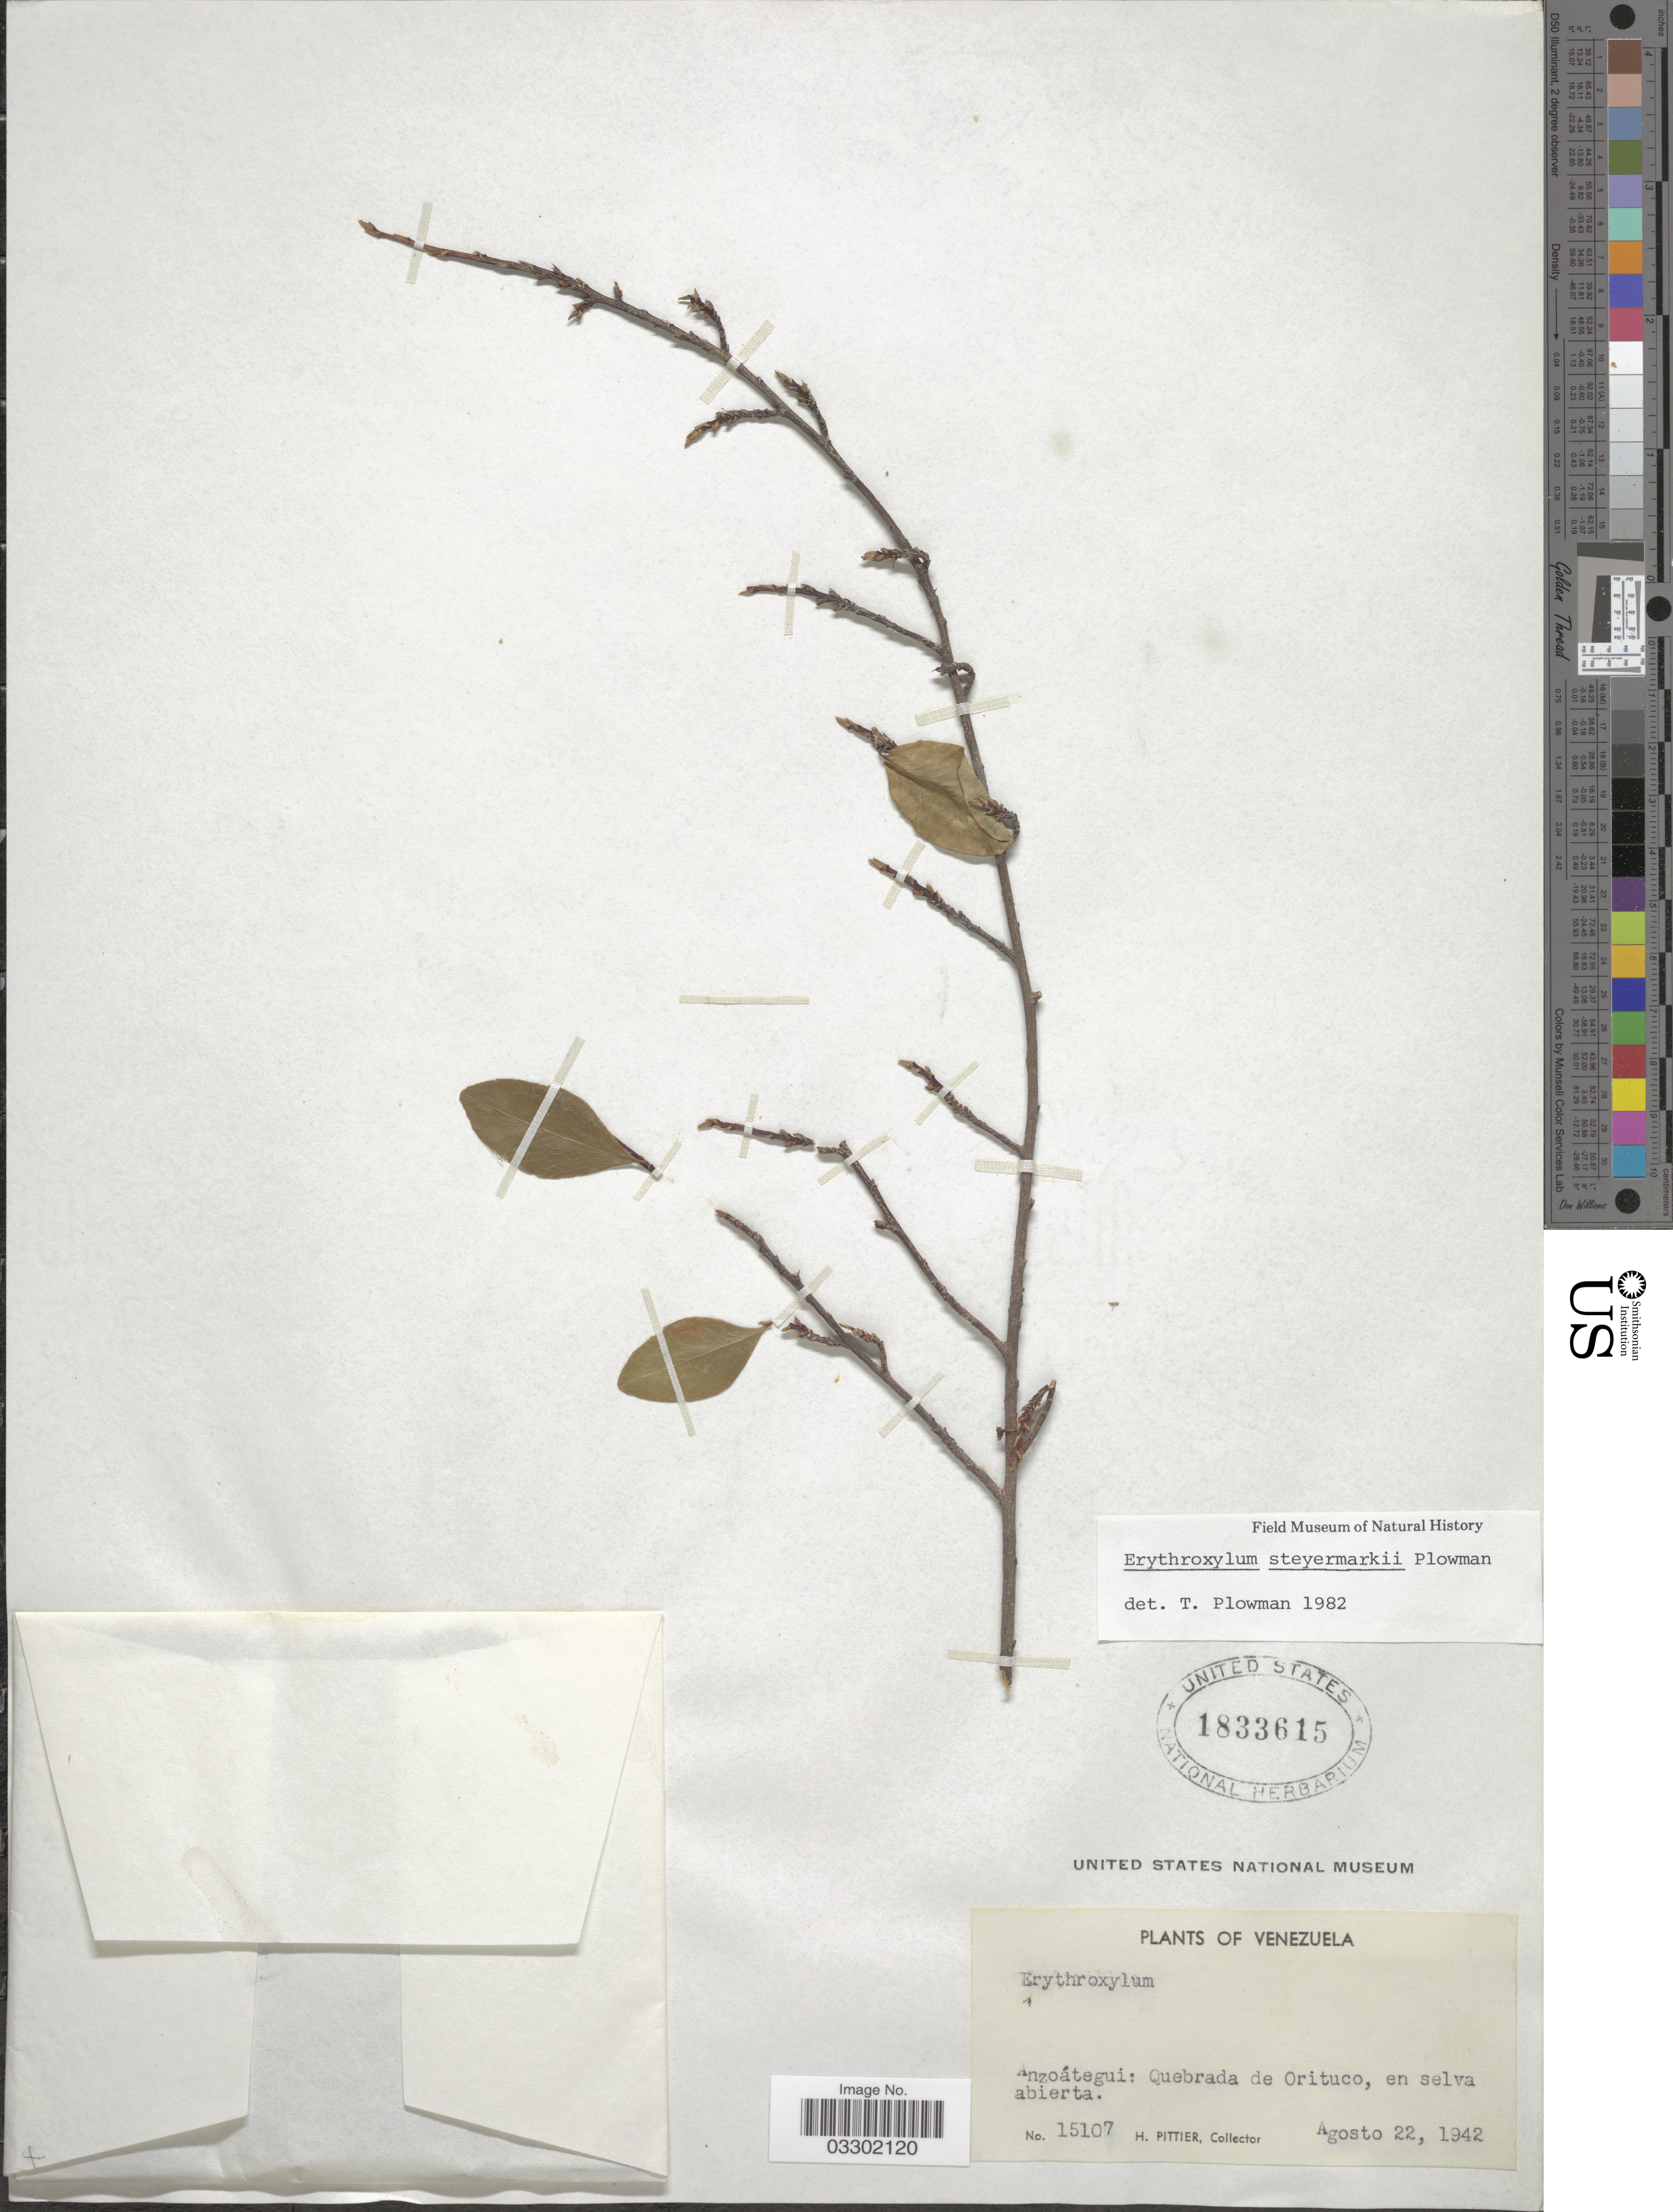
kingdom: Plantae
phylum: Tracheophyta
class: Magnoliopsida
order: Malpighiales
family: Erythroxylaceae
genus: Erythroxylum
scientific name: Erythroxylum steyermarkii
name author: Plowman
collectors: H. F. Pittier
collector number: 15107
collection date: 1942-08-22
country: Venezuela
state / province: Anzoategui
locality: Quebrada de Orituco, en selva abierta.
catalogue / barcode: US 1833615